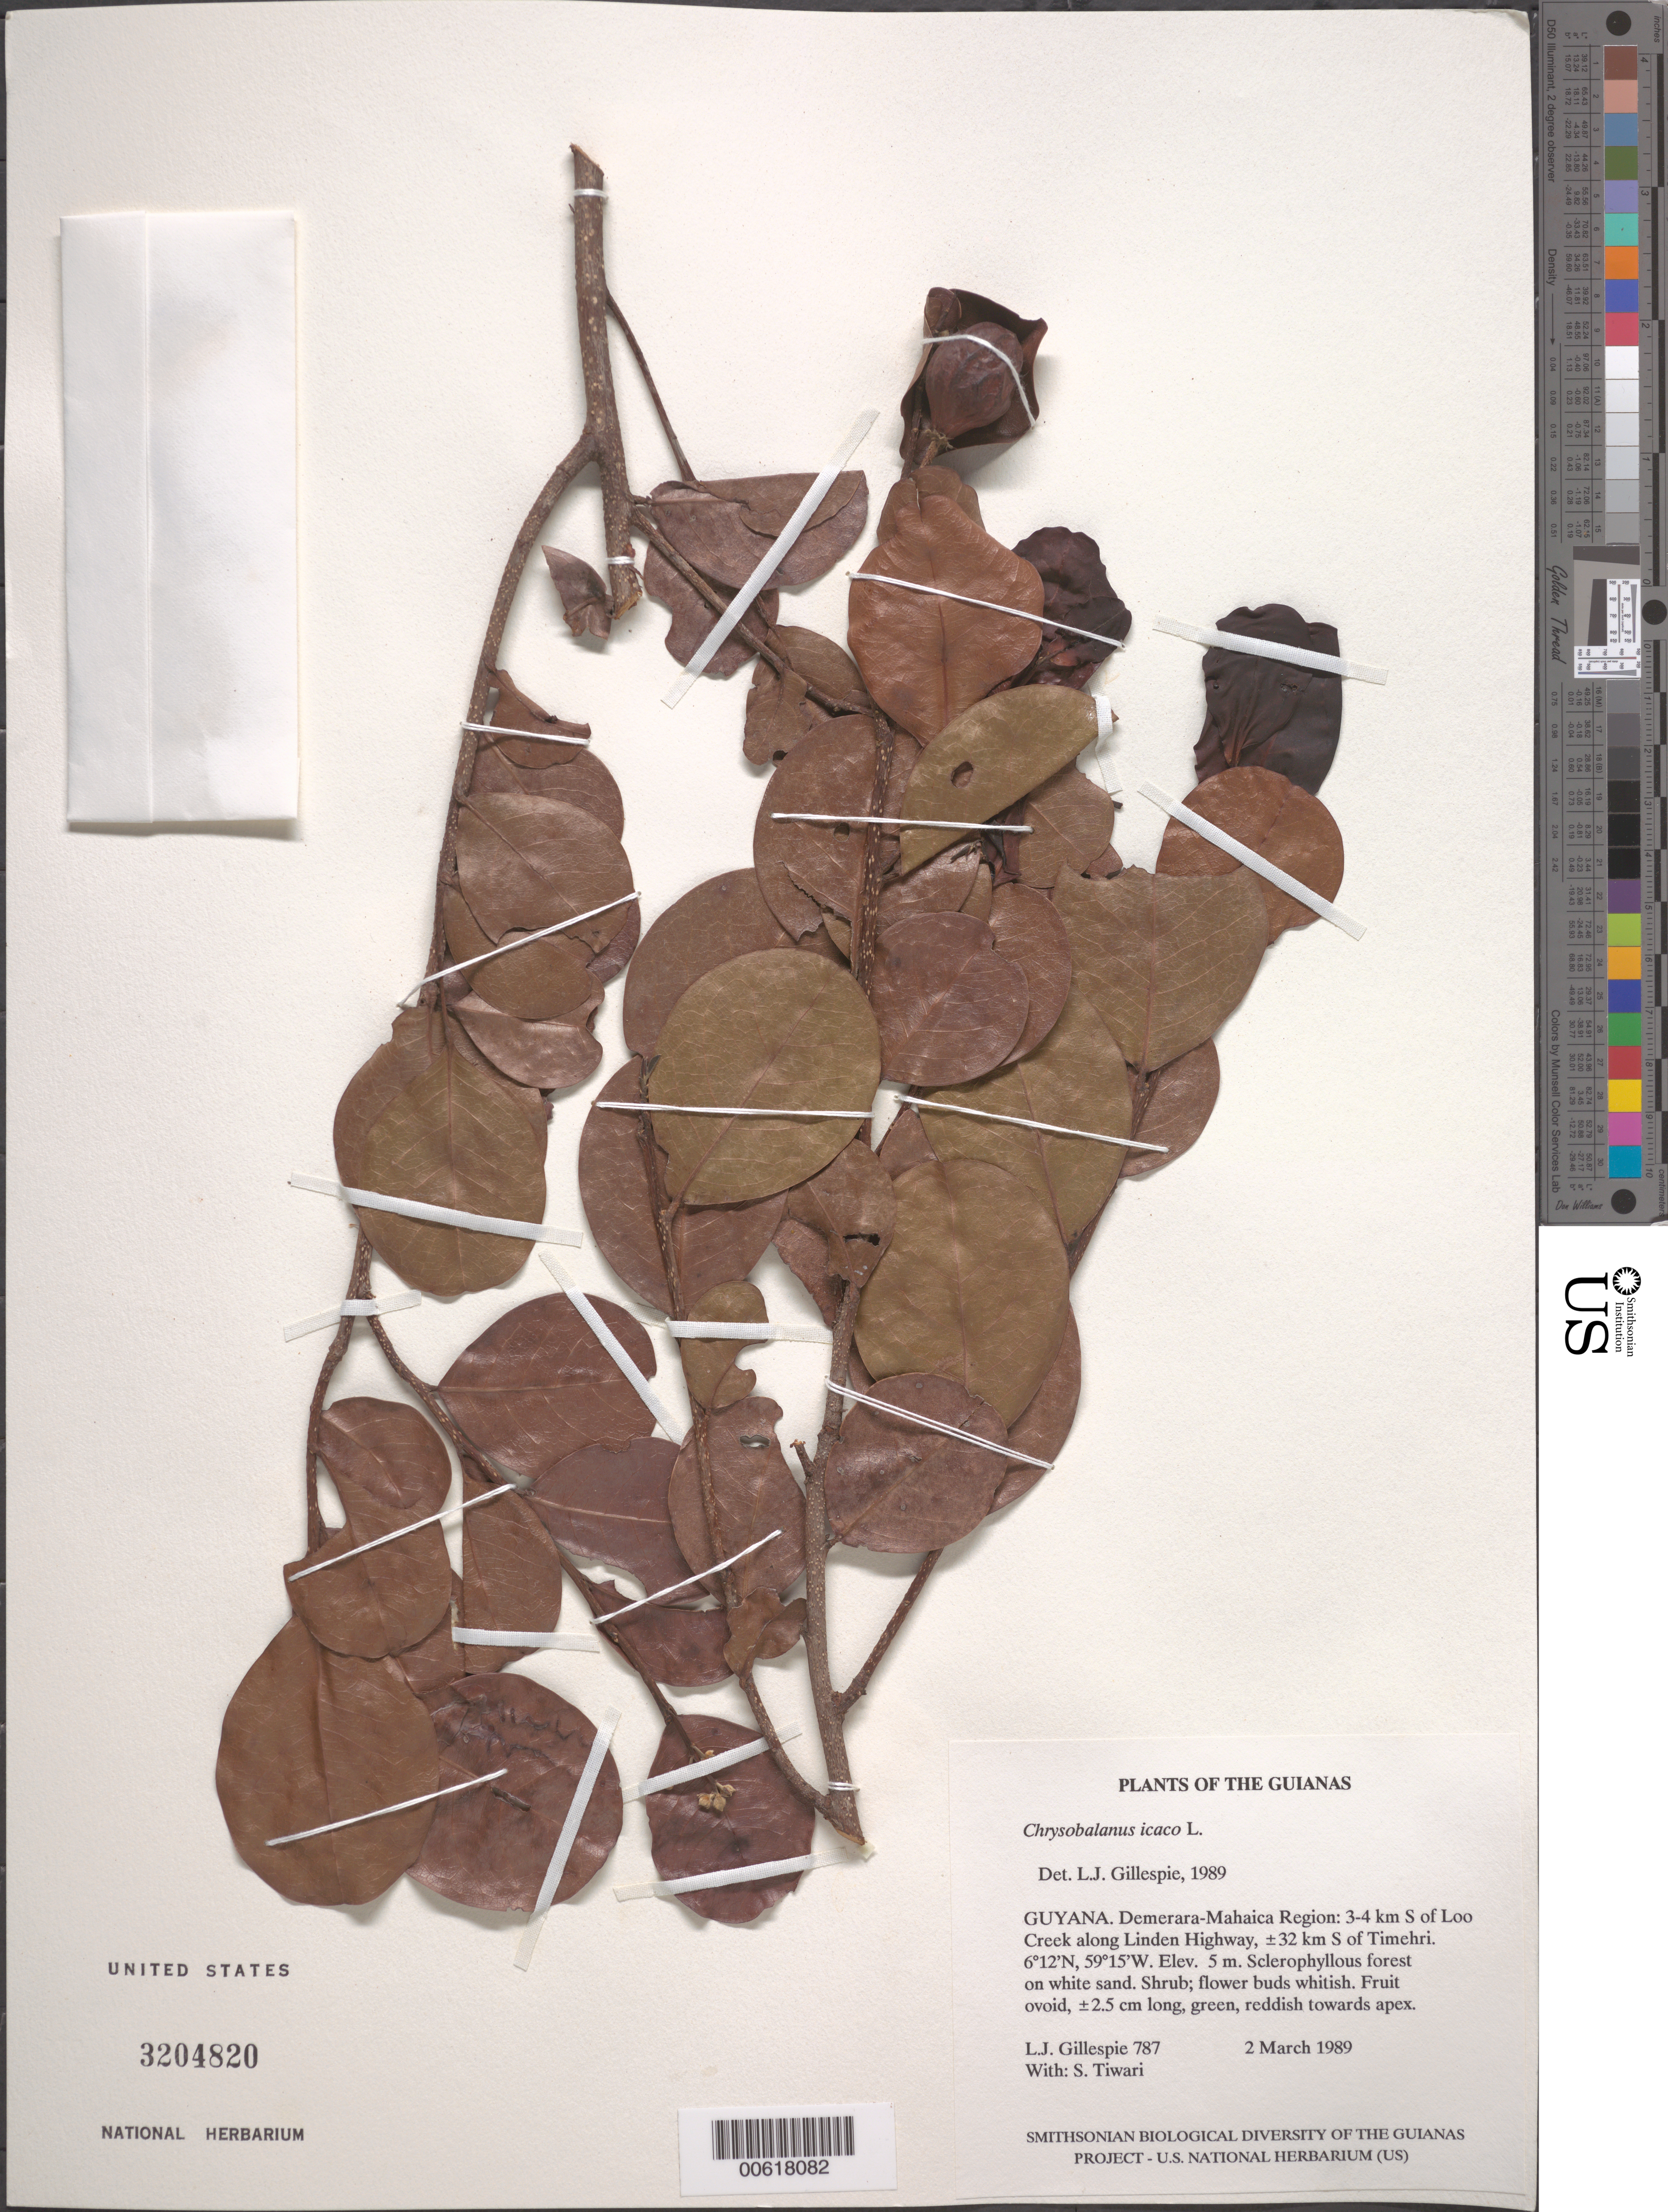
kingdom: Plantae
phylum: Tracheophyta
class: Magnoliopsida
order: Malpighiales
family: Chrysobalanaceae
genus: Chrysobalanus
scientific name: Chrysobalanus icaco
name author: L.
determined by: Gillespie, L. J.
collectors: L. J. Gillespie & S. Tiwari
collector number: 787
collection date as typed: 2 March 1989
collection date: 1989-03-02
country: Guyana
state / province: Demerara-Mahaica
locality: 3-4 km S of Loo Creek along Linden Highway, ±32 km S of Timehri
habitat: Sclerophyllous forest on white sand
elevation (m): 5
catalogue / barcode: US 3204820